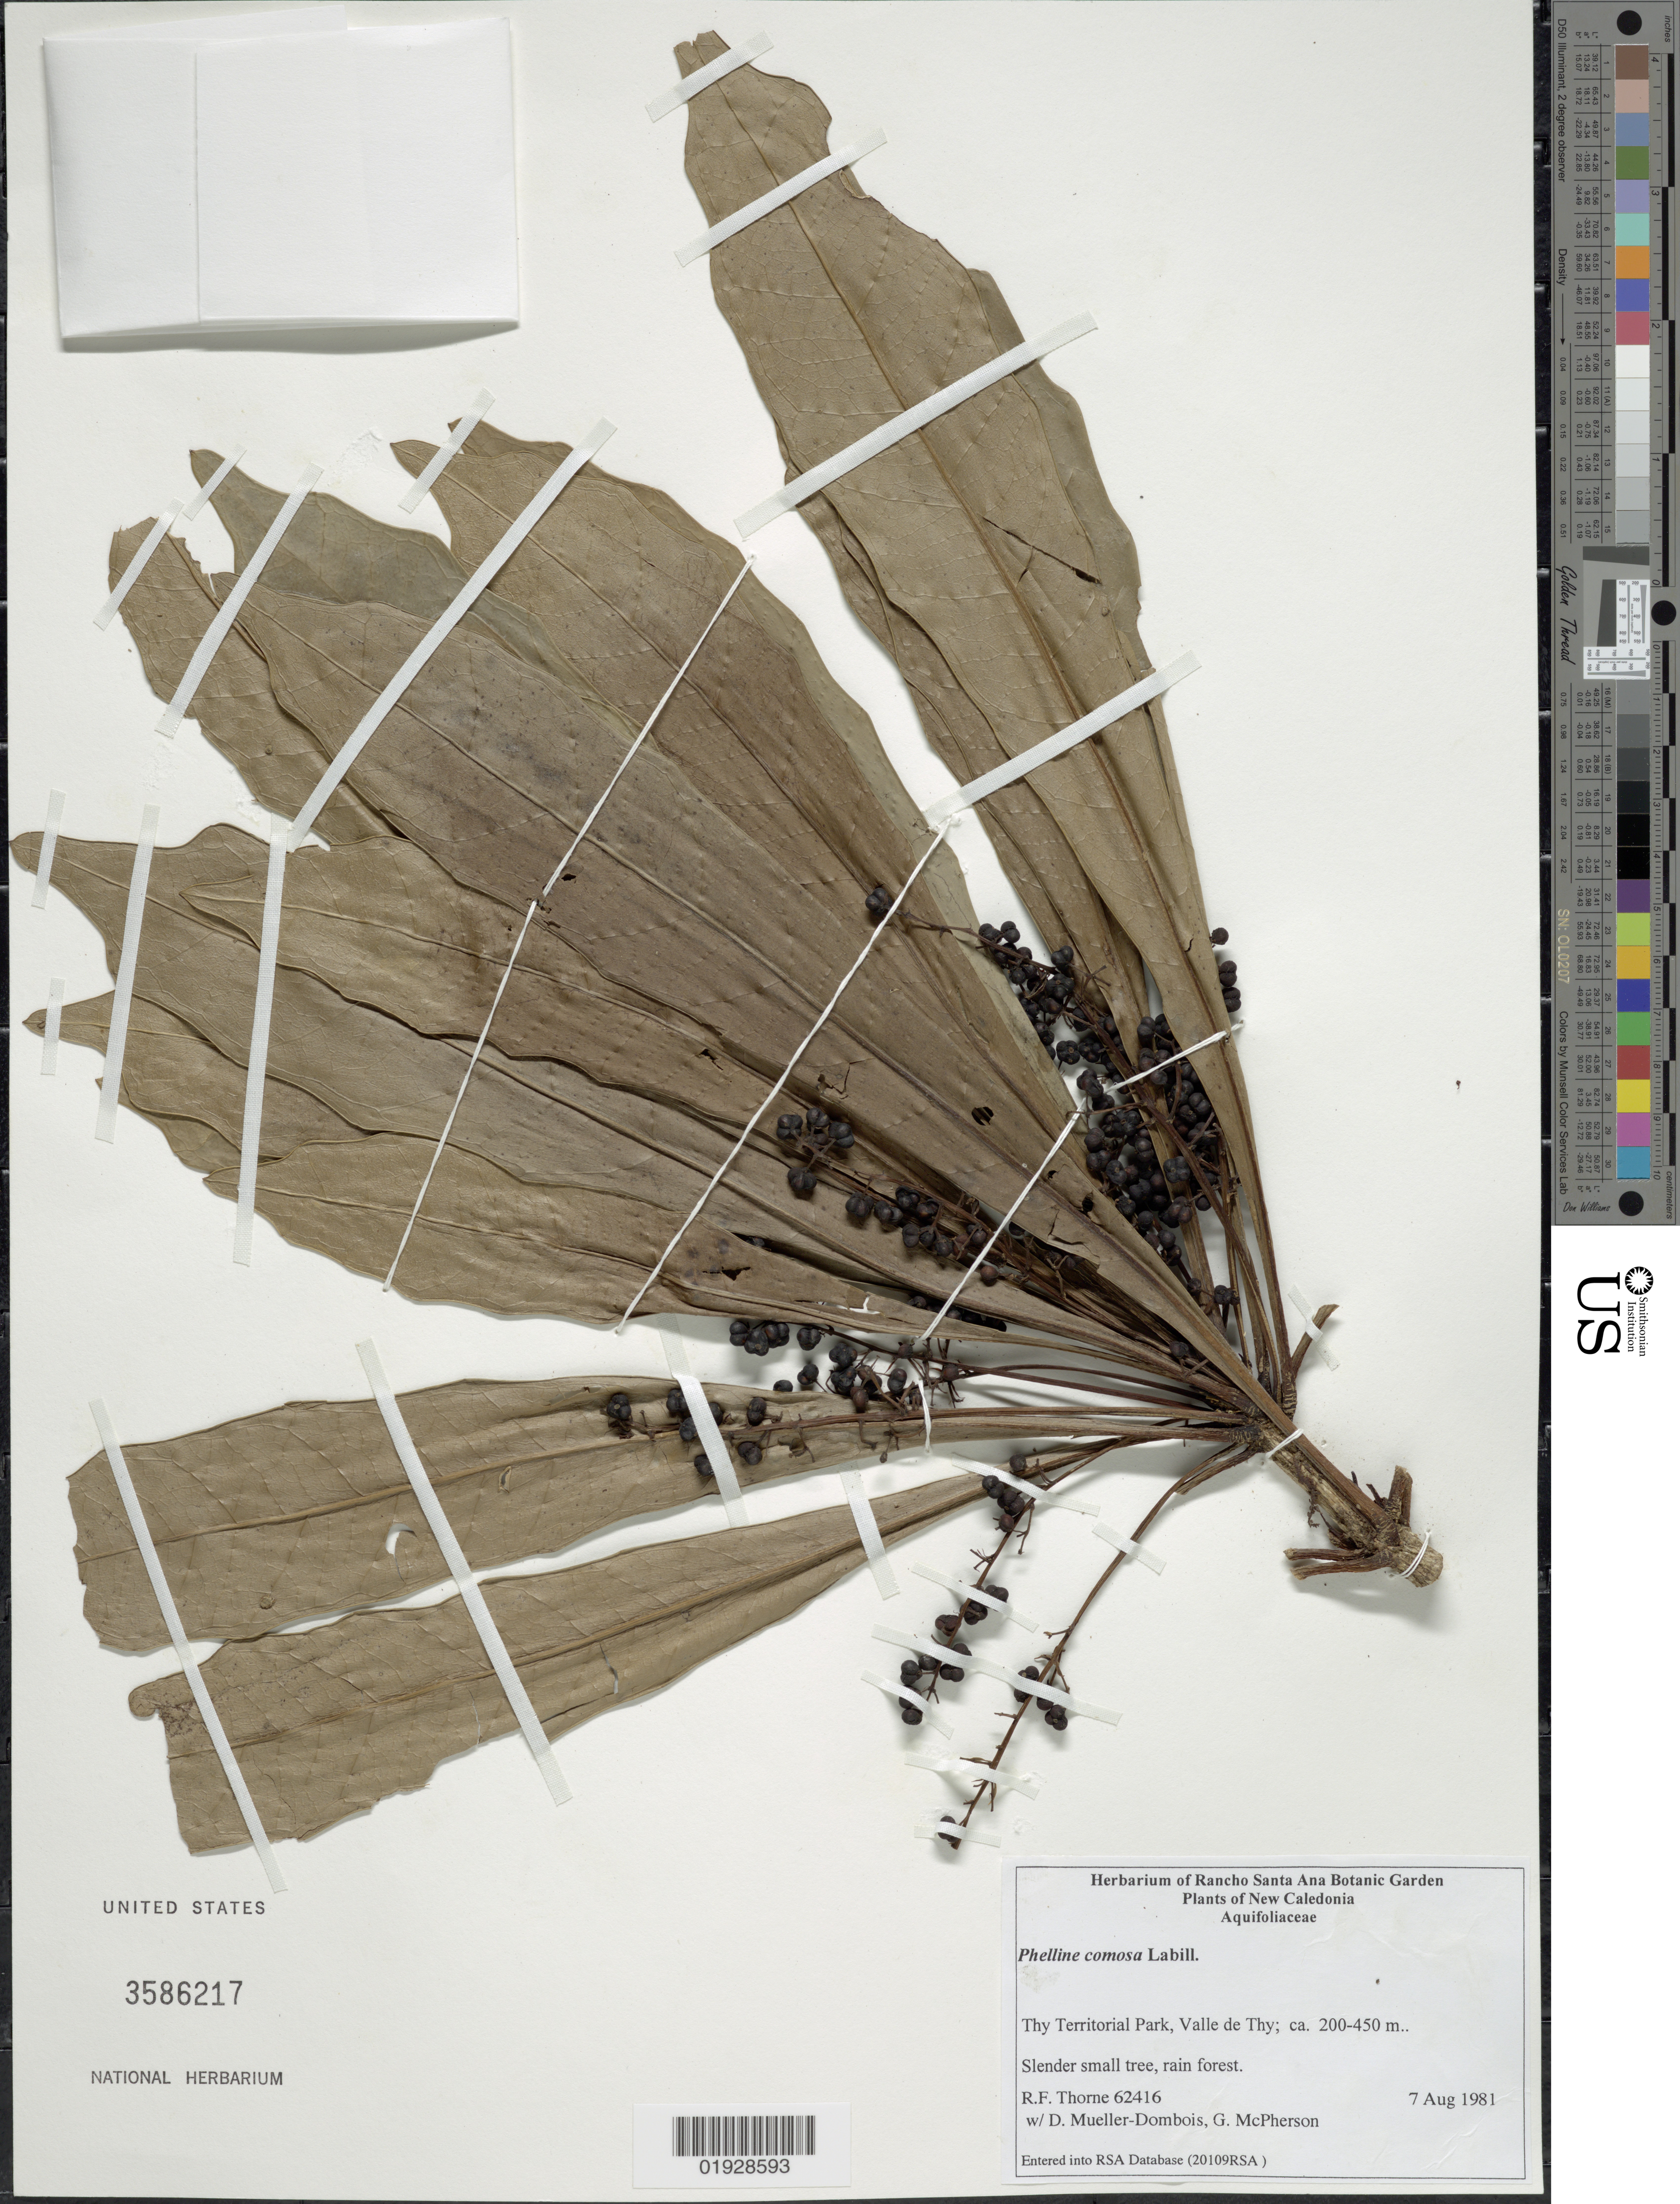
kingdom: Plantae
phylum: Tracheophyta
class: Magnoliopsida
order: Asterales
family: Phellinaceae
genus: Phelline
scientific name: Phelline comosa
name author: Labill.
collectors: R. F. Thorne, D. Mueller-Dombois & G. McPherson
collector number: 62416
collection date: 1981-08-07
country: New Caledonia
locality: Thy Territorial Park, Valle de Thy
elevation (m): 200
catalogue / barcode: US 3586217